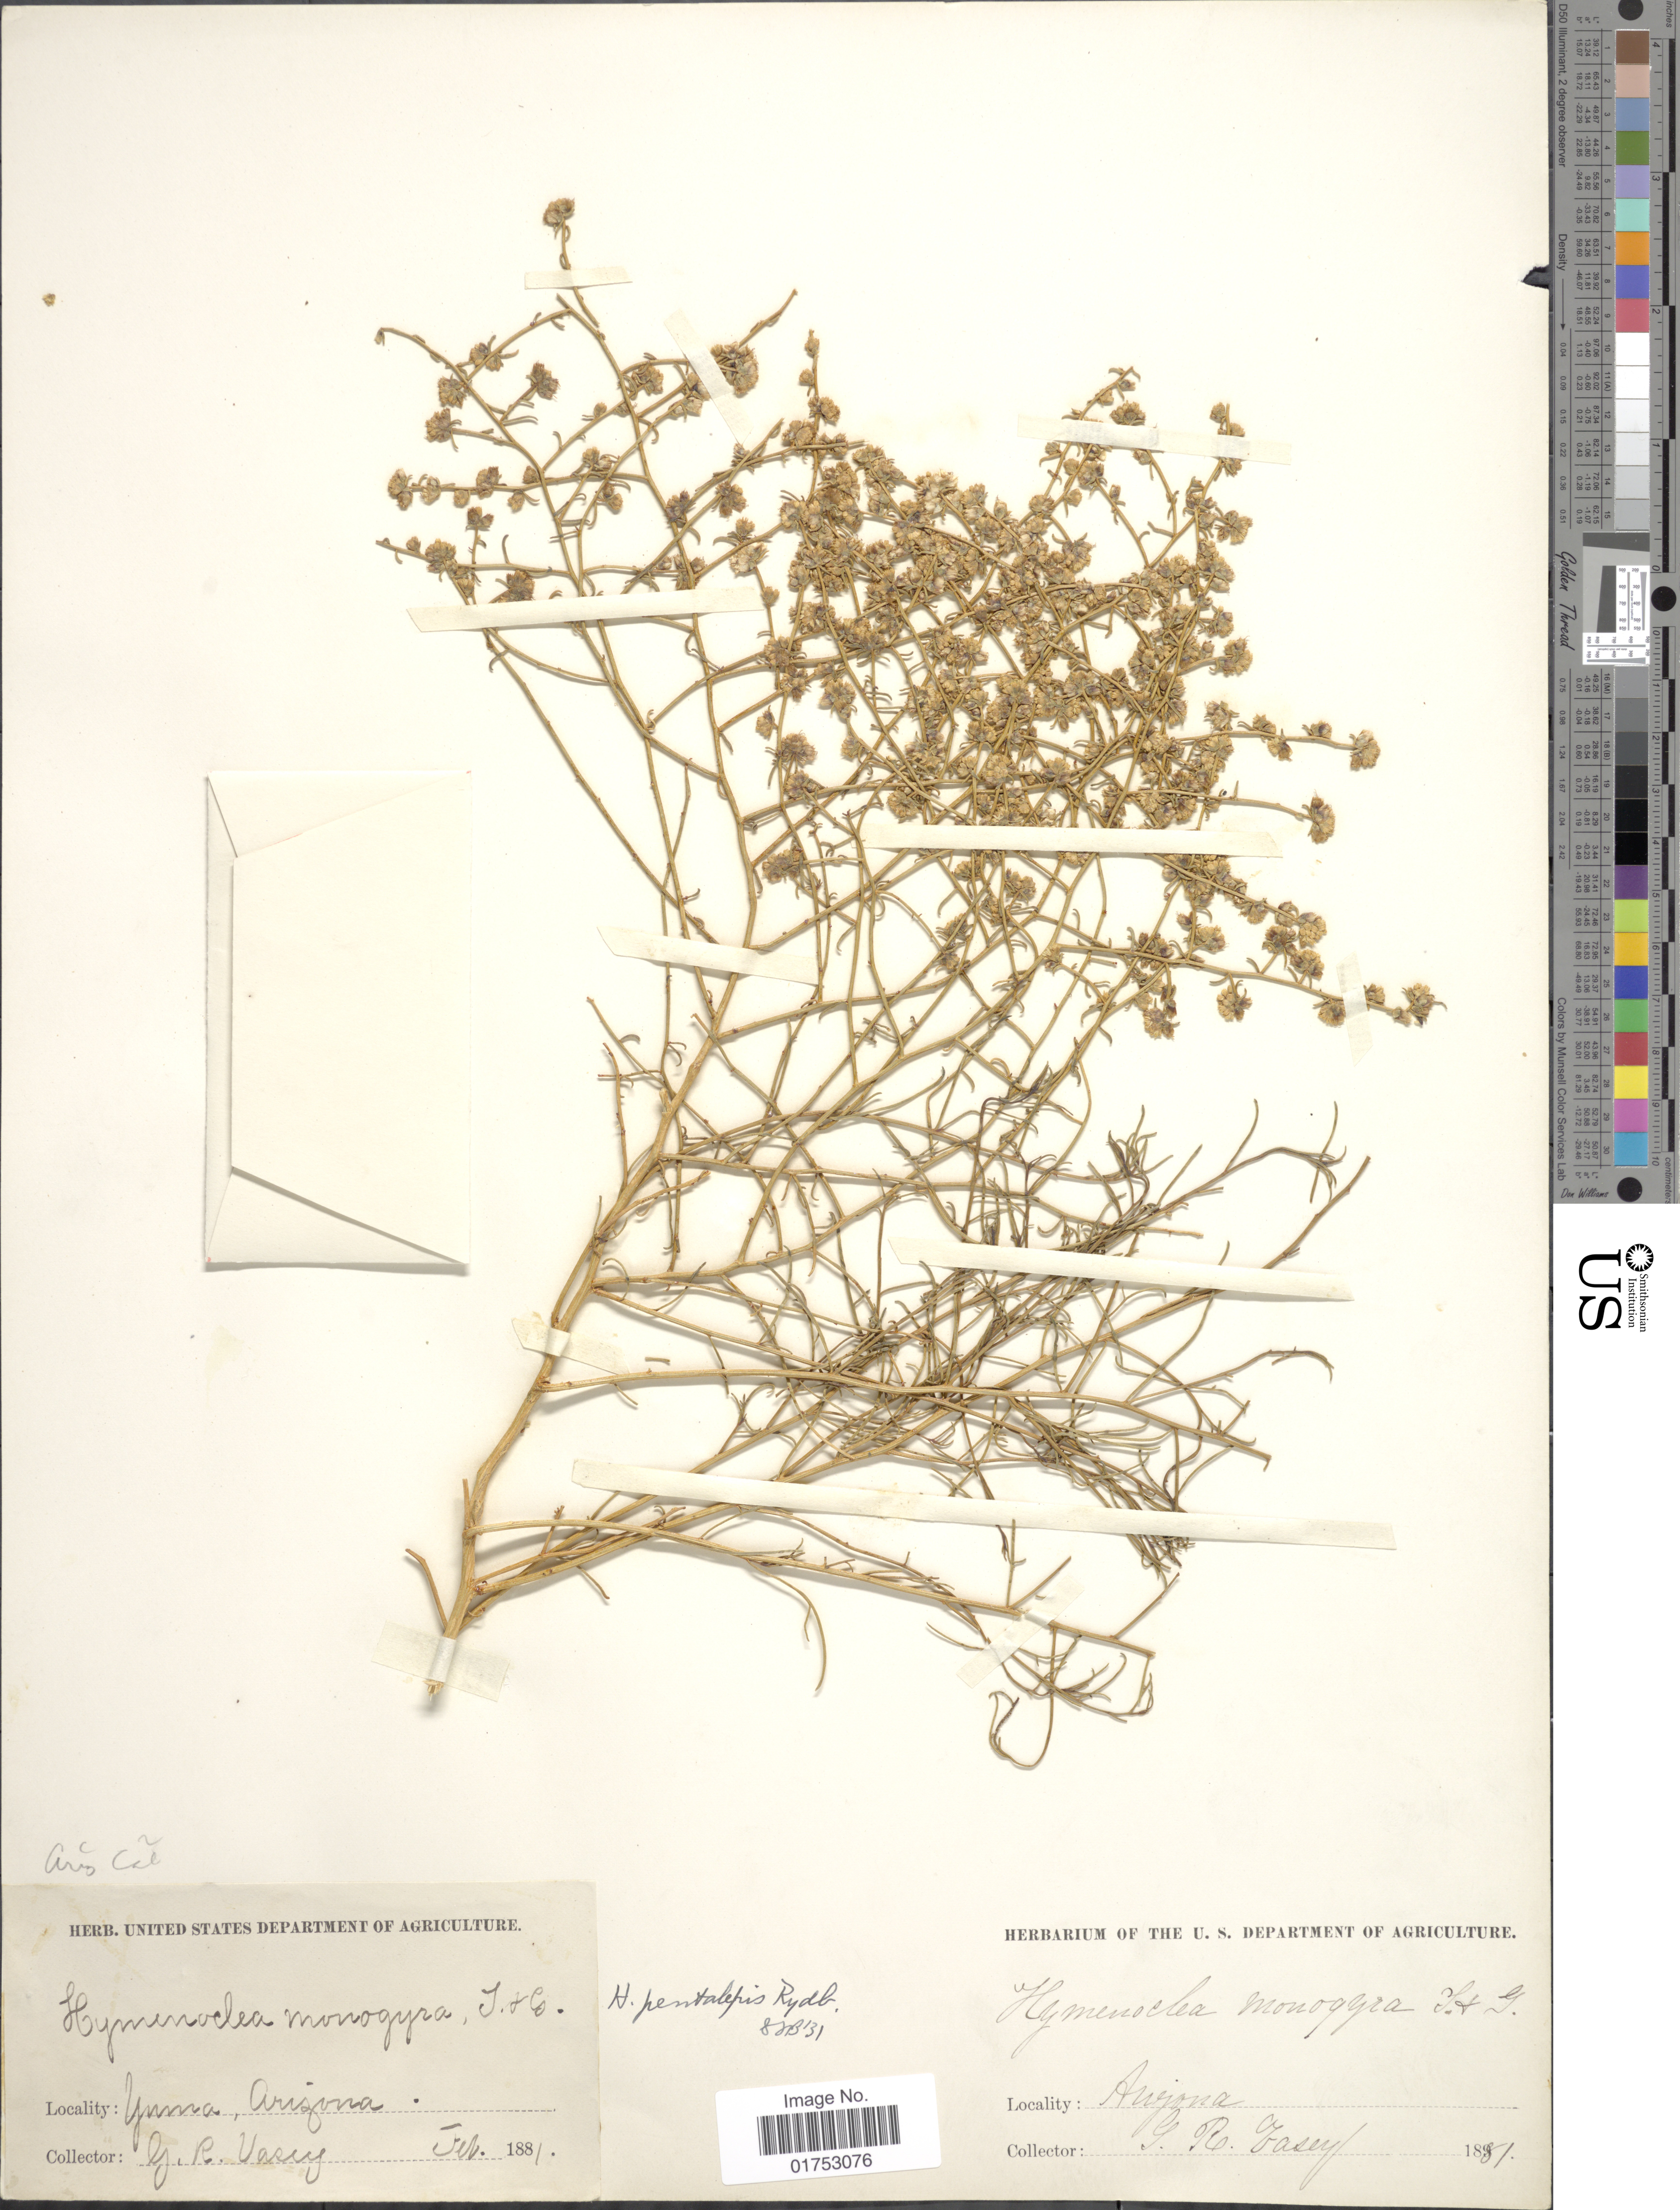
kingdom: Plantae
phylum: Tracheophyta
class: Magnoliopsida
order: Asterales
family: Asteraceae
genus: Hymenoclea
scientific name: Hymenoclea pentalepis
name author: Torr.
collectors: G. R. Vasey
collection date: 1881-02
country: United States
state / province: Arizona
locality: Yuma